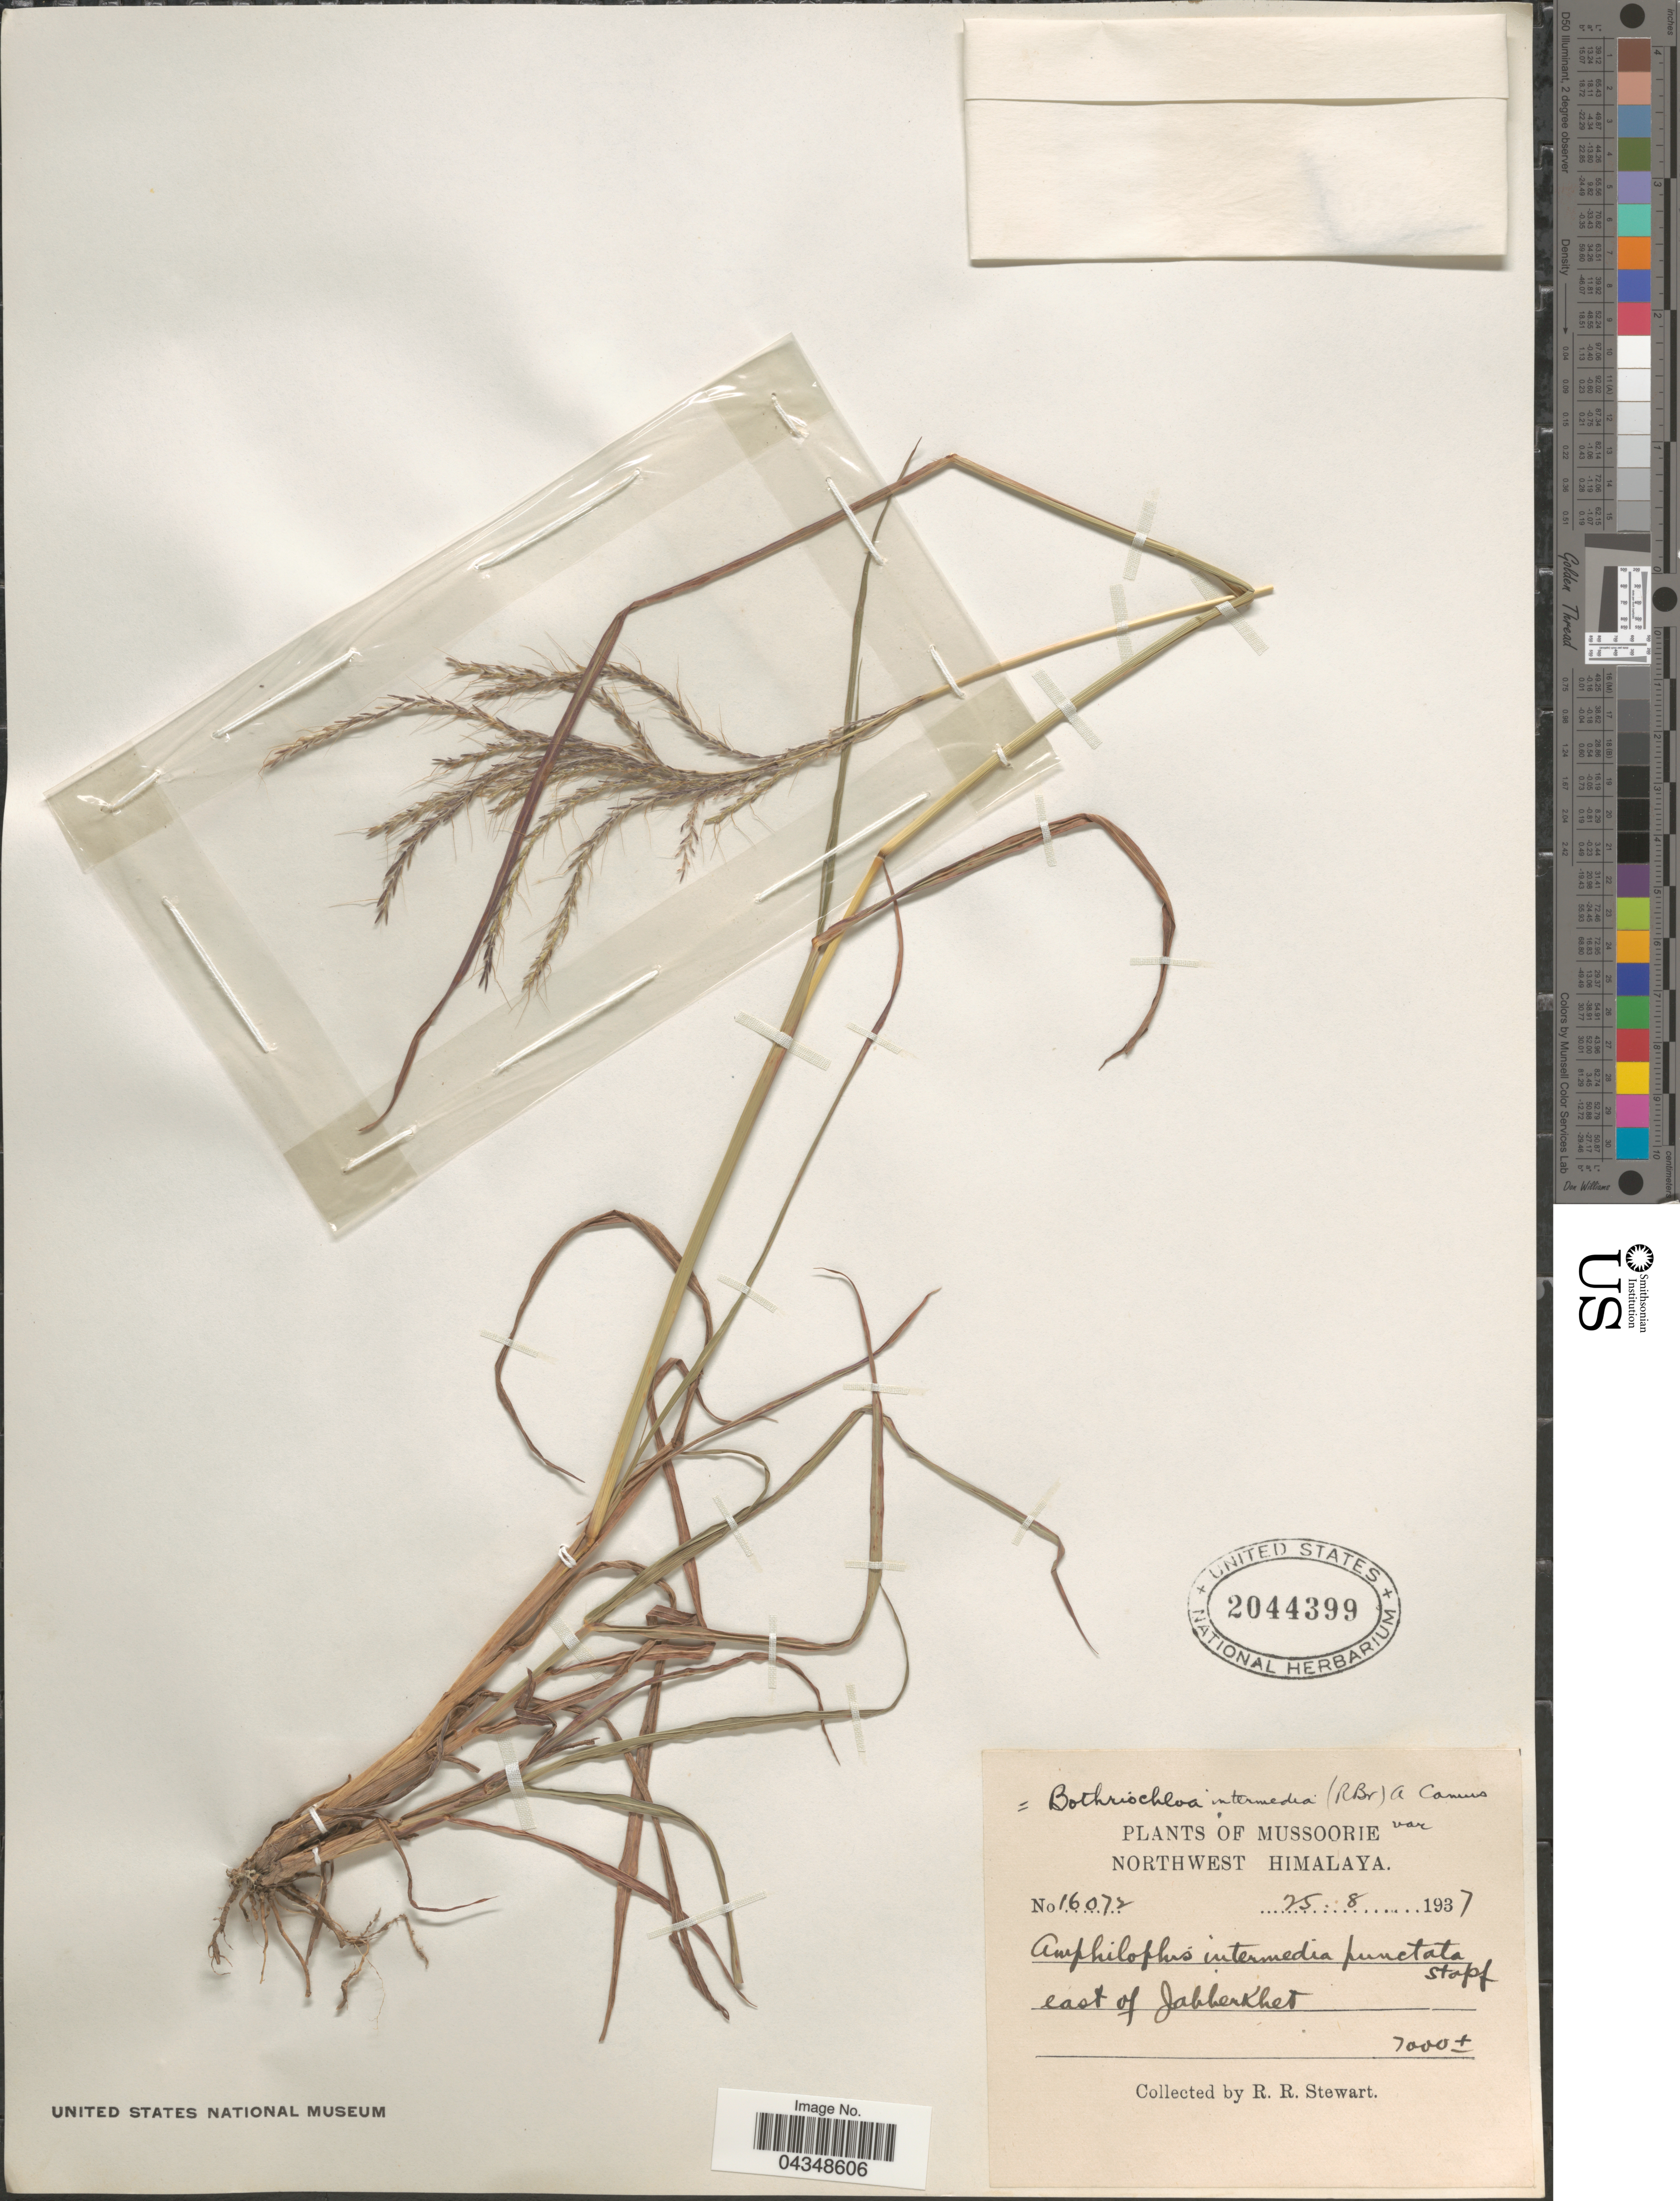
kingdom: Plantae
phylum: Tracheophyta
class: Liliopsida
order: Poales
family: Poaceae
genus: Bothriochloa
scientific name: Bothriochloa bladhii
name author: (Retz.) S.T. Blake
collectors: R. Stewart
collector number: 16072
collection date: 1937-08-25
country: India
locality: Mussoorie. Northwest Himalaya. East of Jabherkhet.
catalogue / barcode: US 2044399